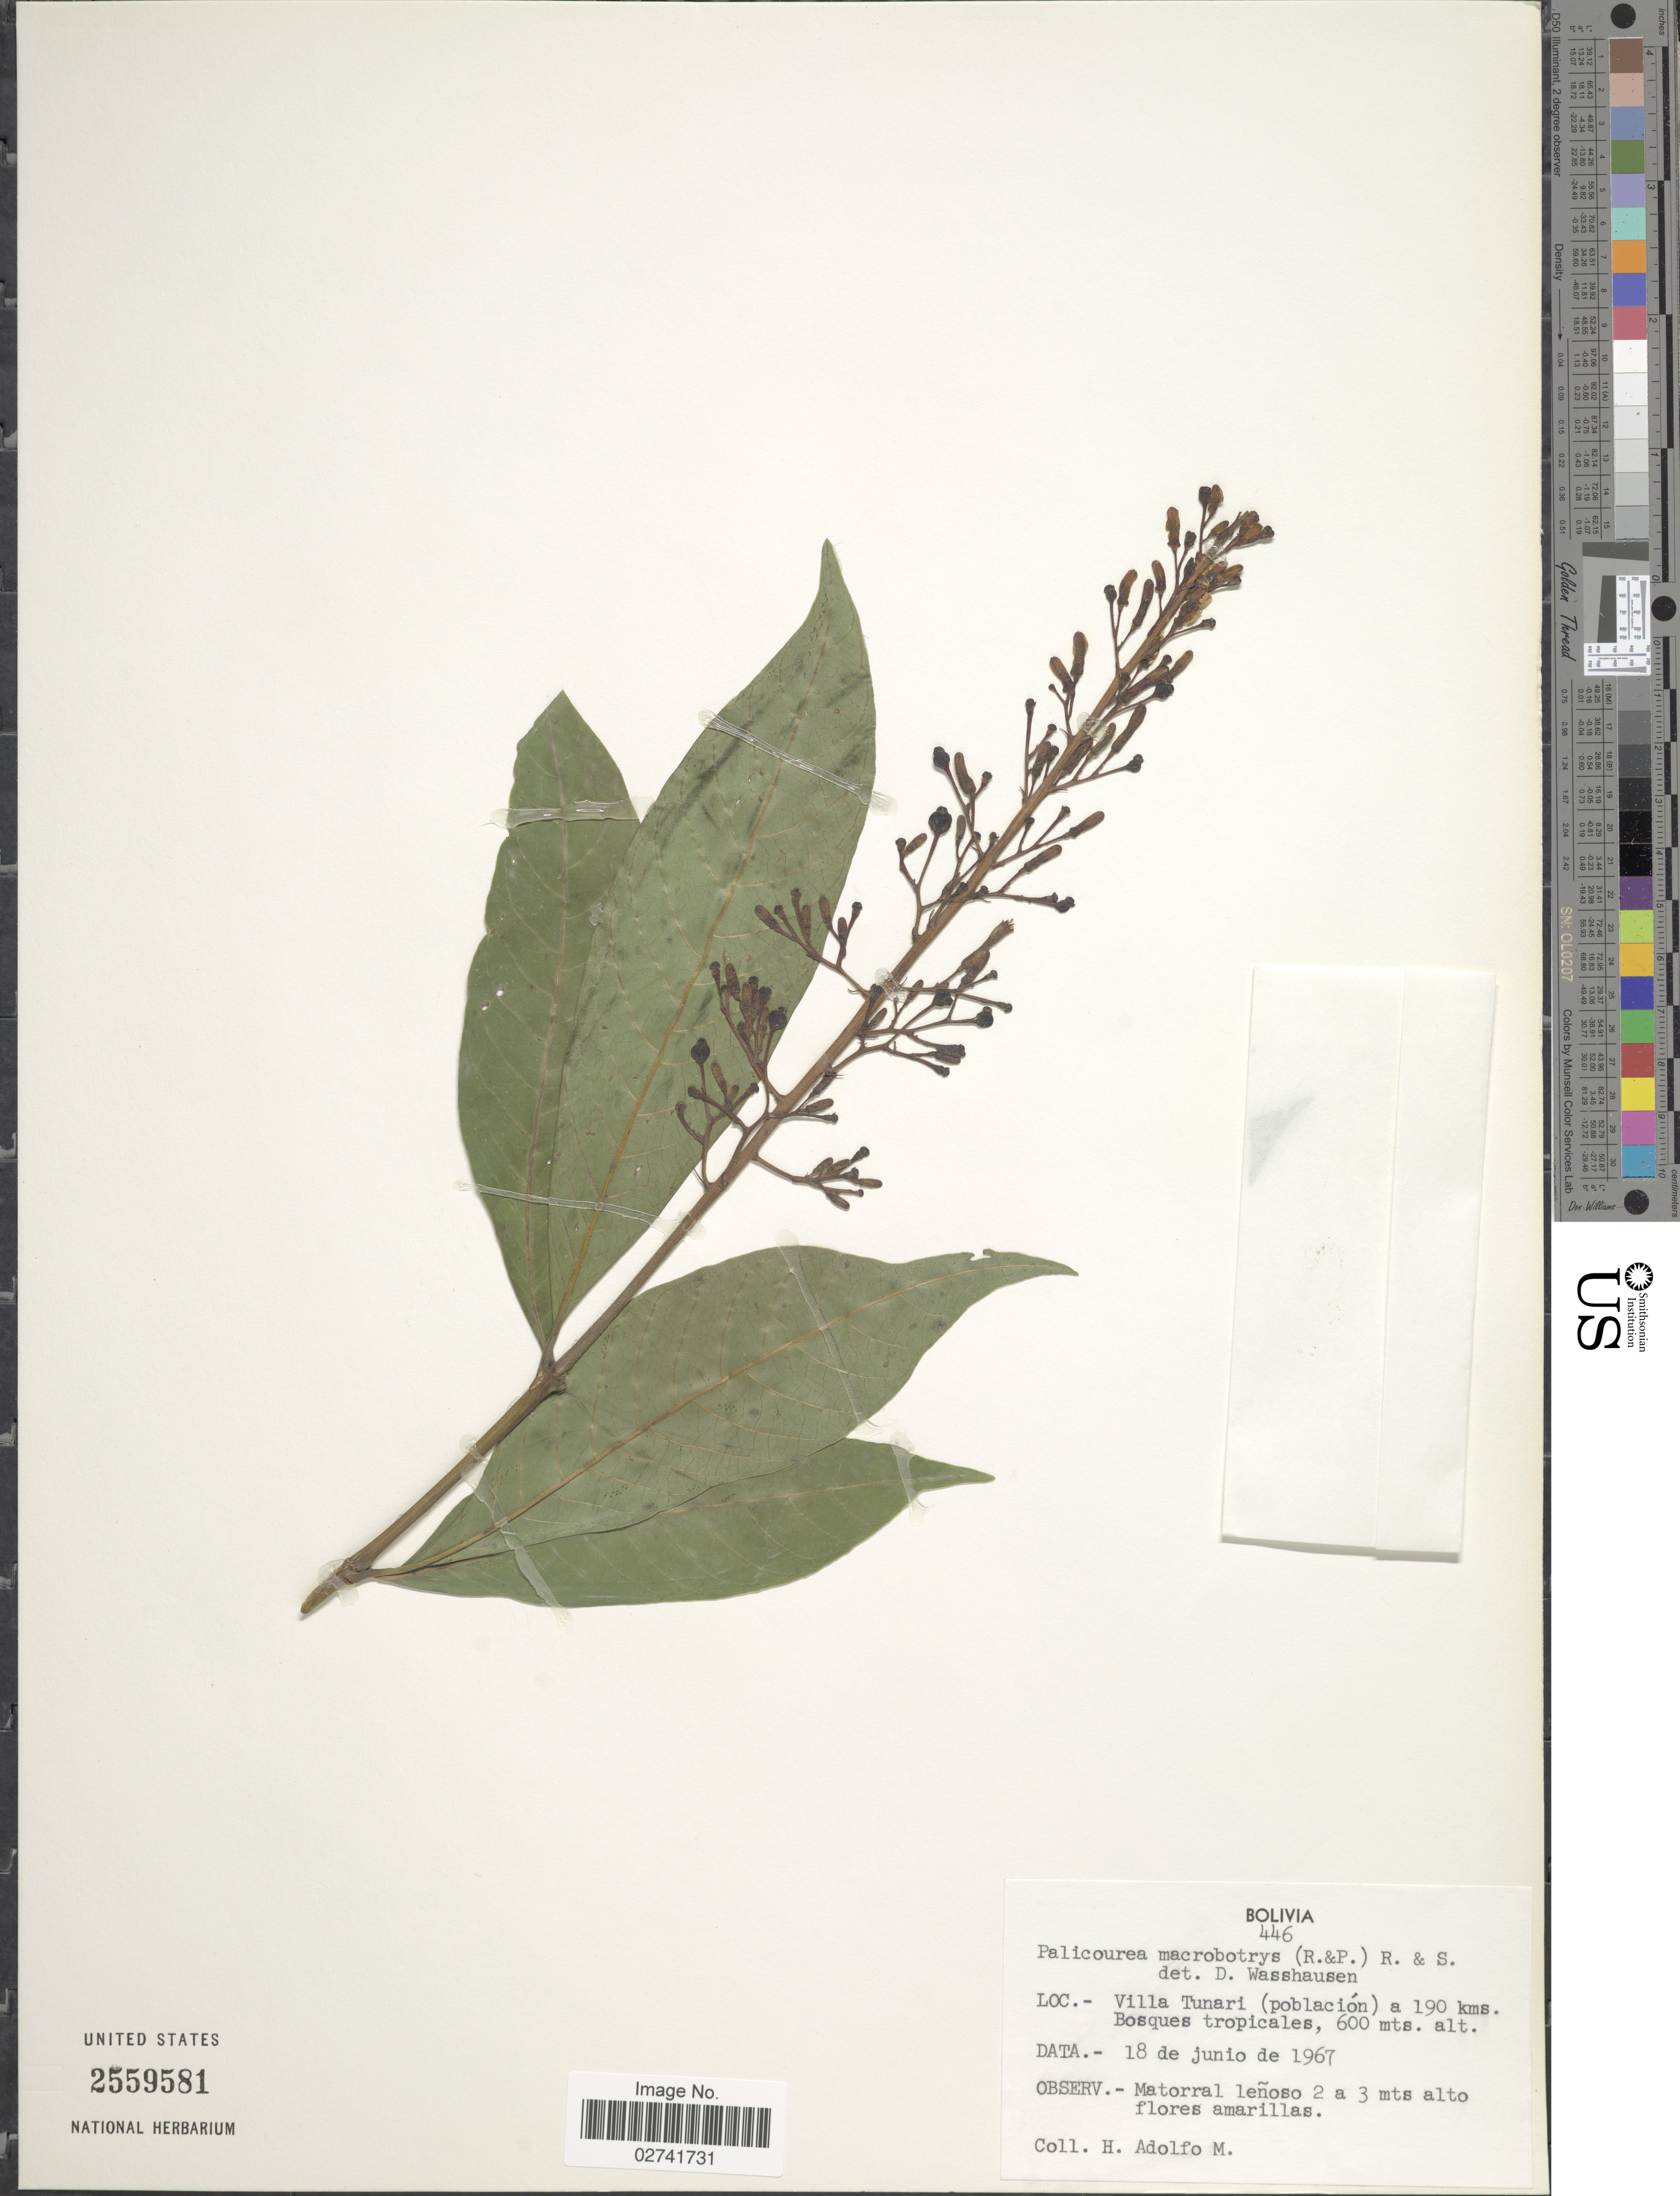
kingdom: Plantae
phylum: Tracheophyta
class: Magnoliopsida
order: Gentianales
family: Rubiaceae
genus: Palicourea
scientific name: Palicourea macrobotrys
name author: (Ruiz & Pav.) Schult.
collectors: Bro. Adolfo M.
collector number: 446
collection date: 1967-06-18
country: Bolivia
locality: Villa Tunari (poblacion) a 190 kms.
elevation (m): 600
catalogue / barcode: US 2559581